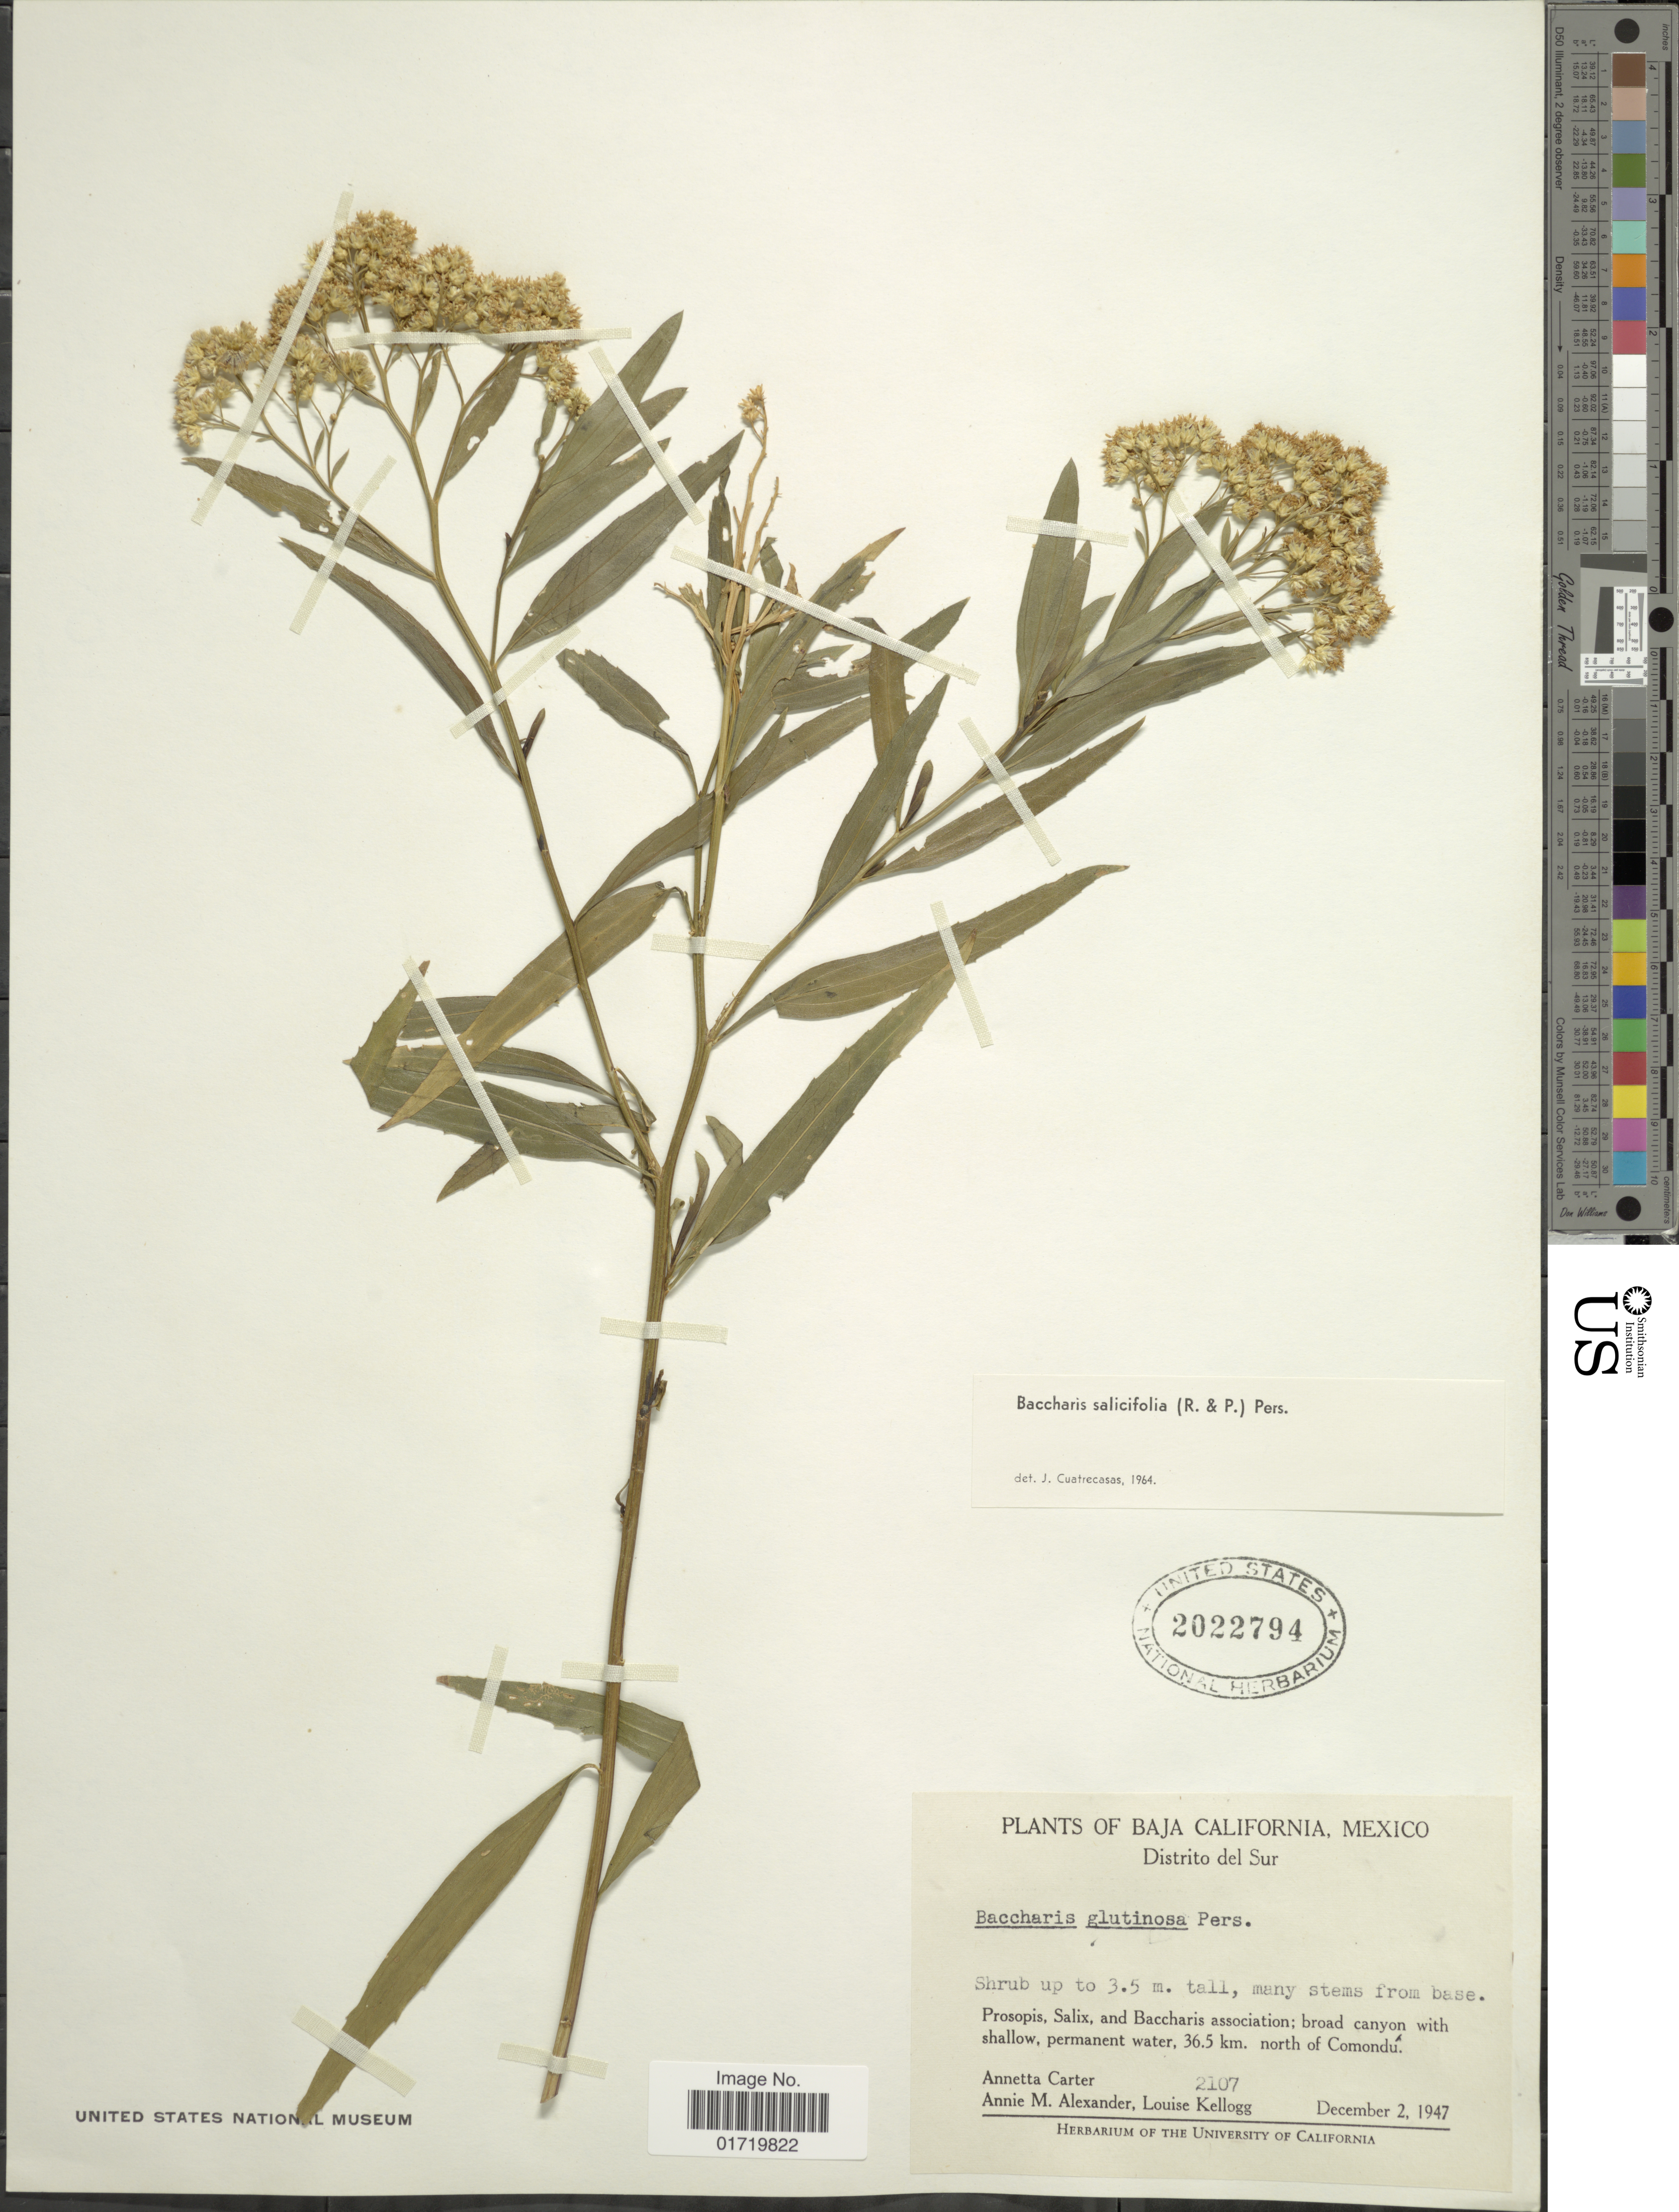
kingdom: Plantae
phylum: Tracheophyta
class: Magnoliopsida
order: Asterales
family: Asteraceae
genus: Baccharis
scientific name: Baccharis salicifolia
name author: (Ruiz & Pav.) Pers.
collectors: A. M. Carter, A. M. Alexander & L. Kellogg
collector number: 2107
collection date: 1947-12-02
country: Mexico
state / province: Baja California Sur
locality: Distrito del Sur, 36.5 km north of Comondu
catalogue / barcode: US 2022794